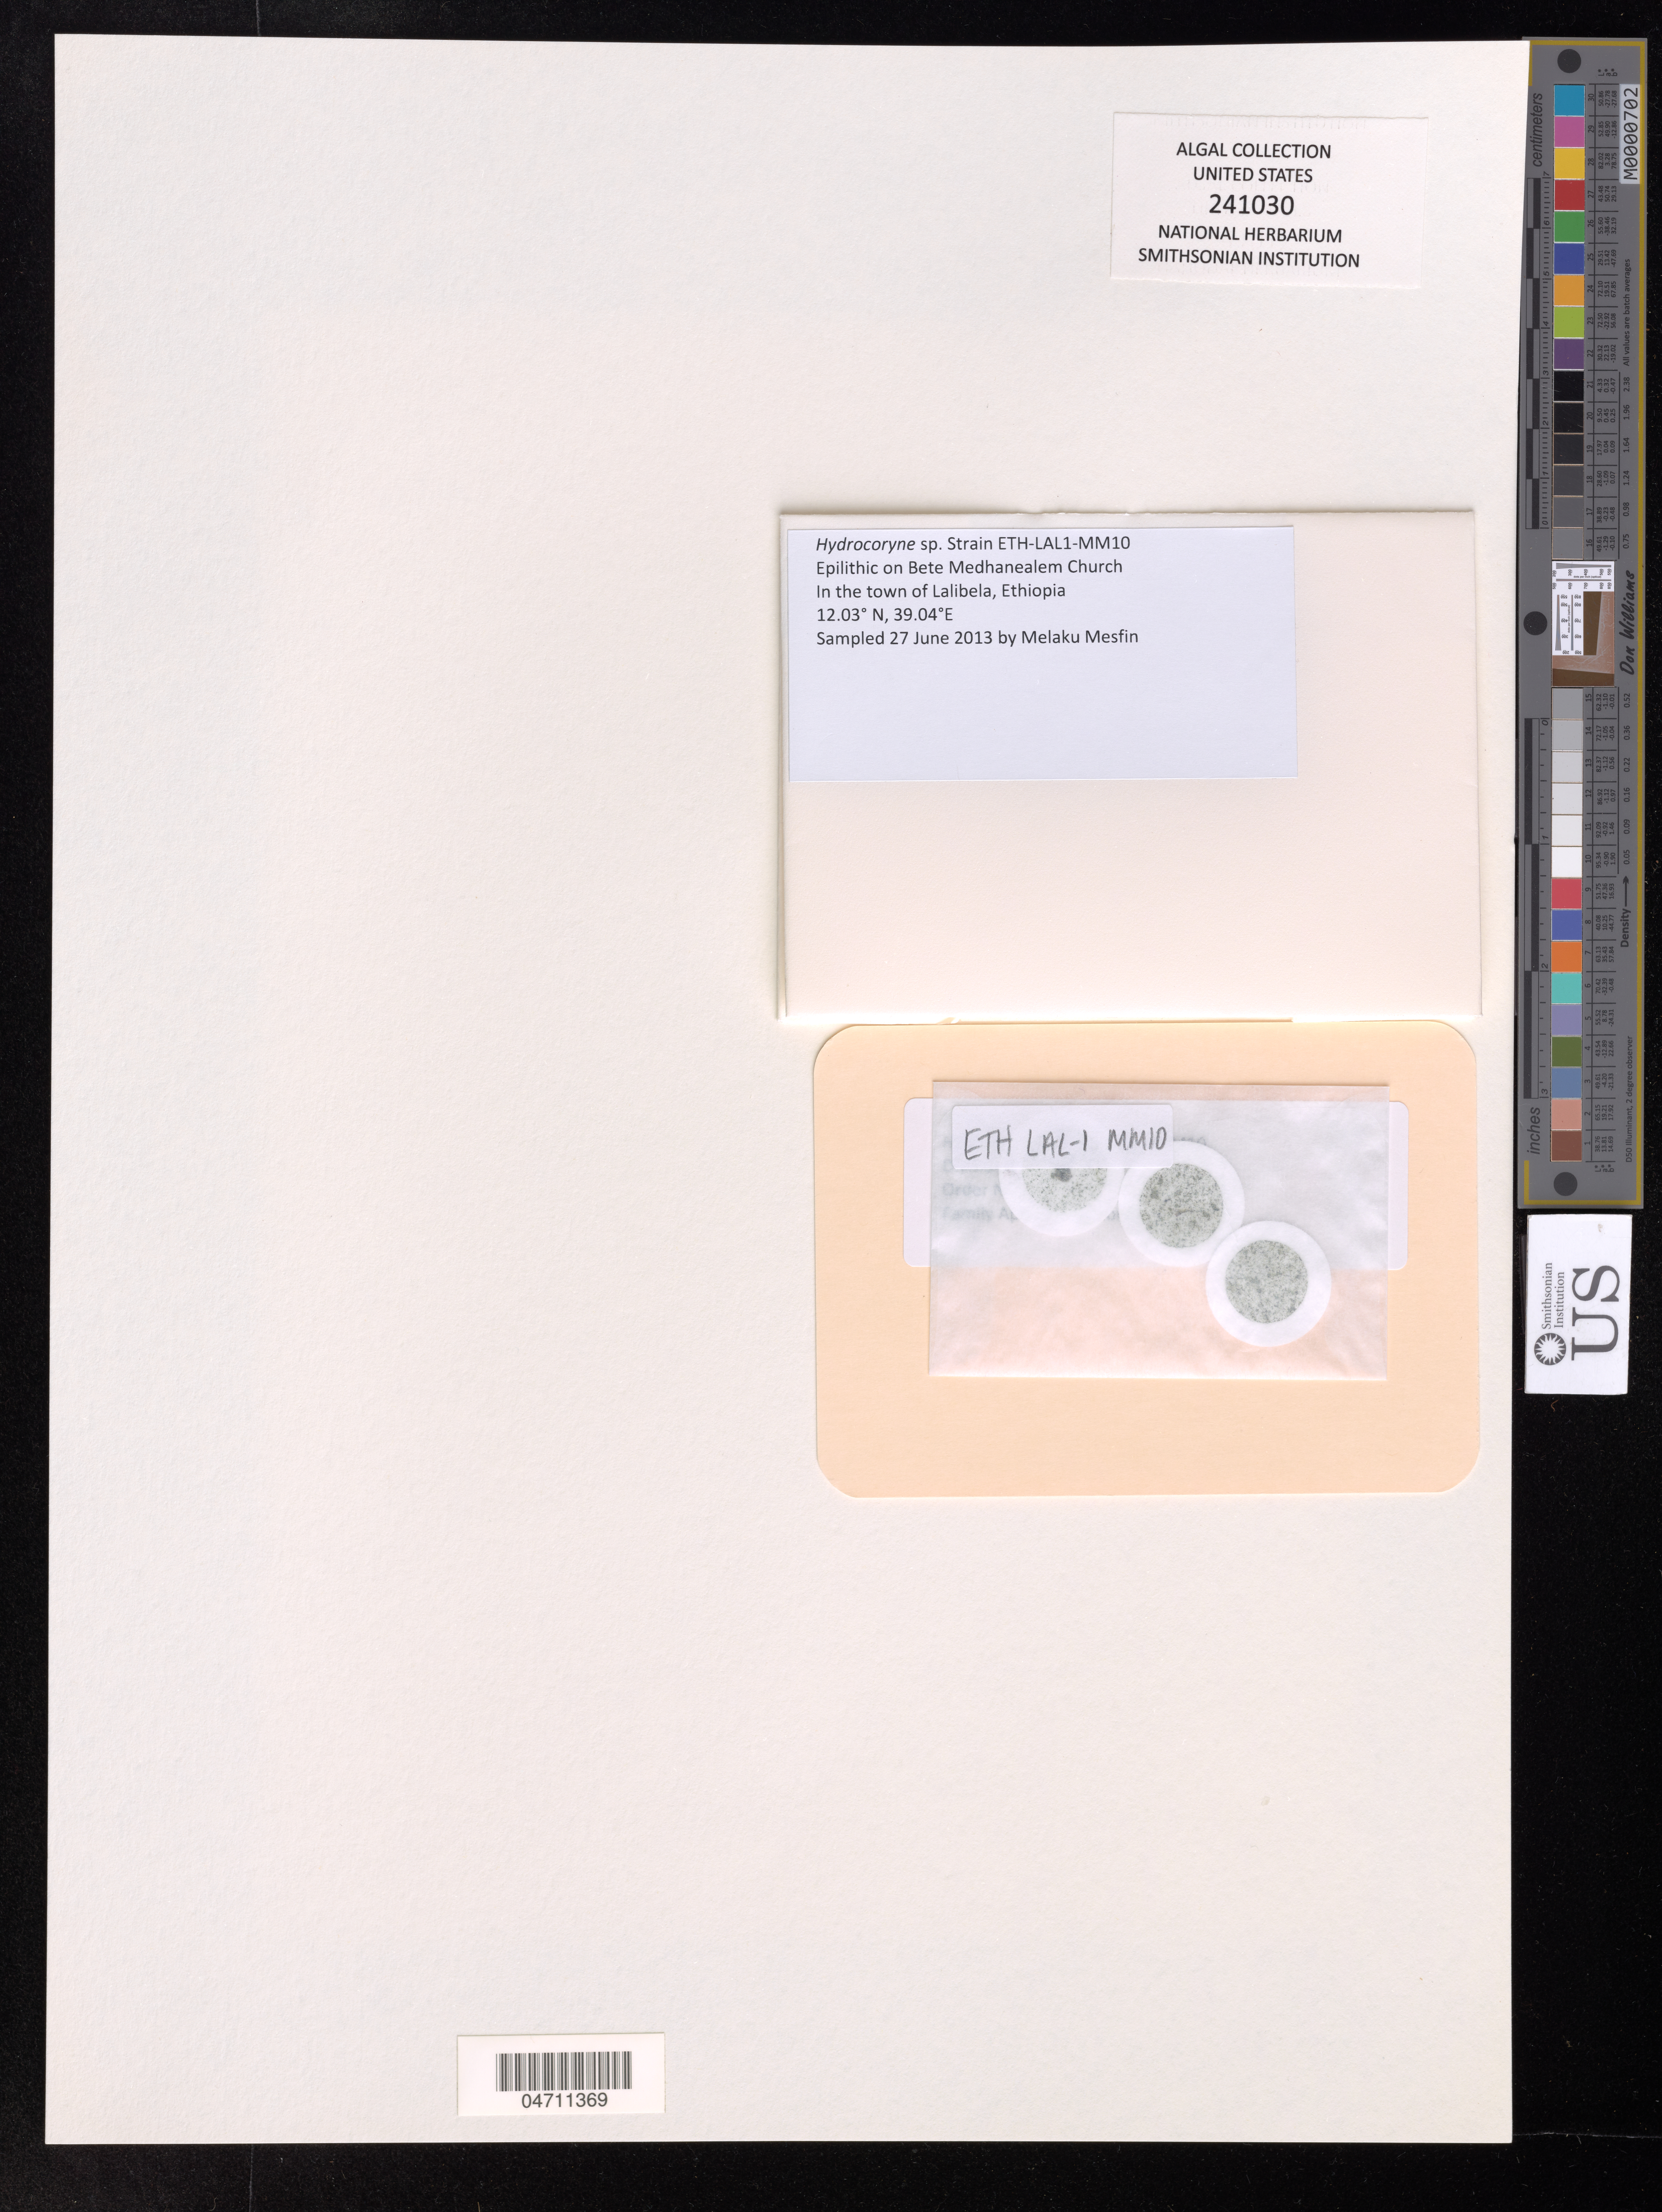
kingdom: Bacteria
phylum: Cyanobacteria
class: Cyanobacteriia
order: Cyanobacteriales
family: Aphanizomenonaceae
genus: Hydrocoryne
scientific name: Hydrocoryne sp.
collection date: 2013-06-27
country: Ethiopia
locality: In the town of Lalibela.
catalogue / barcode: US 241030